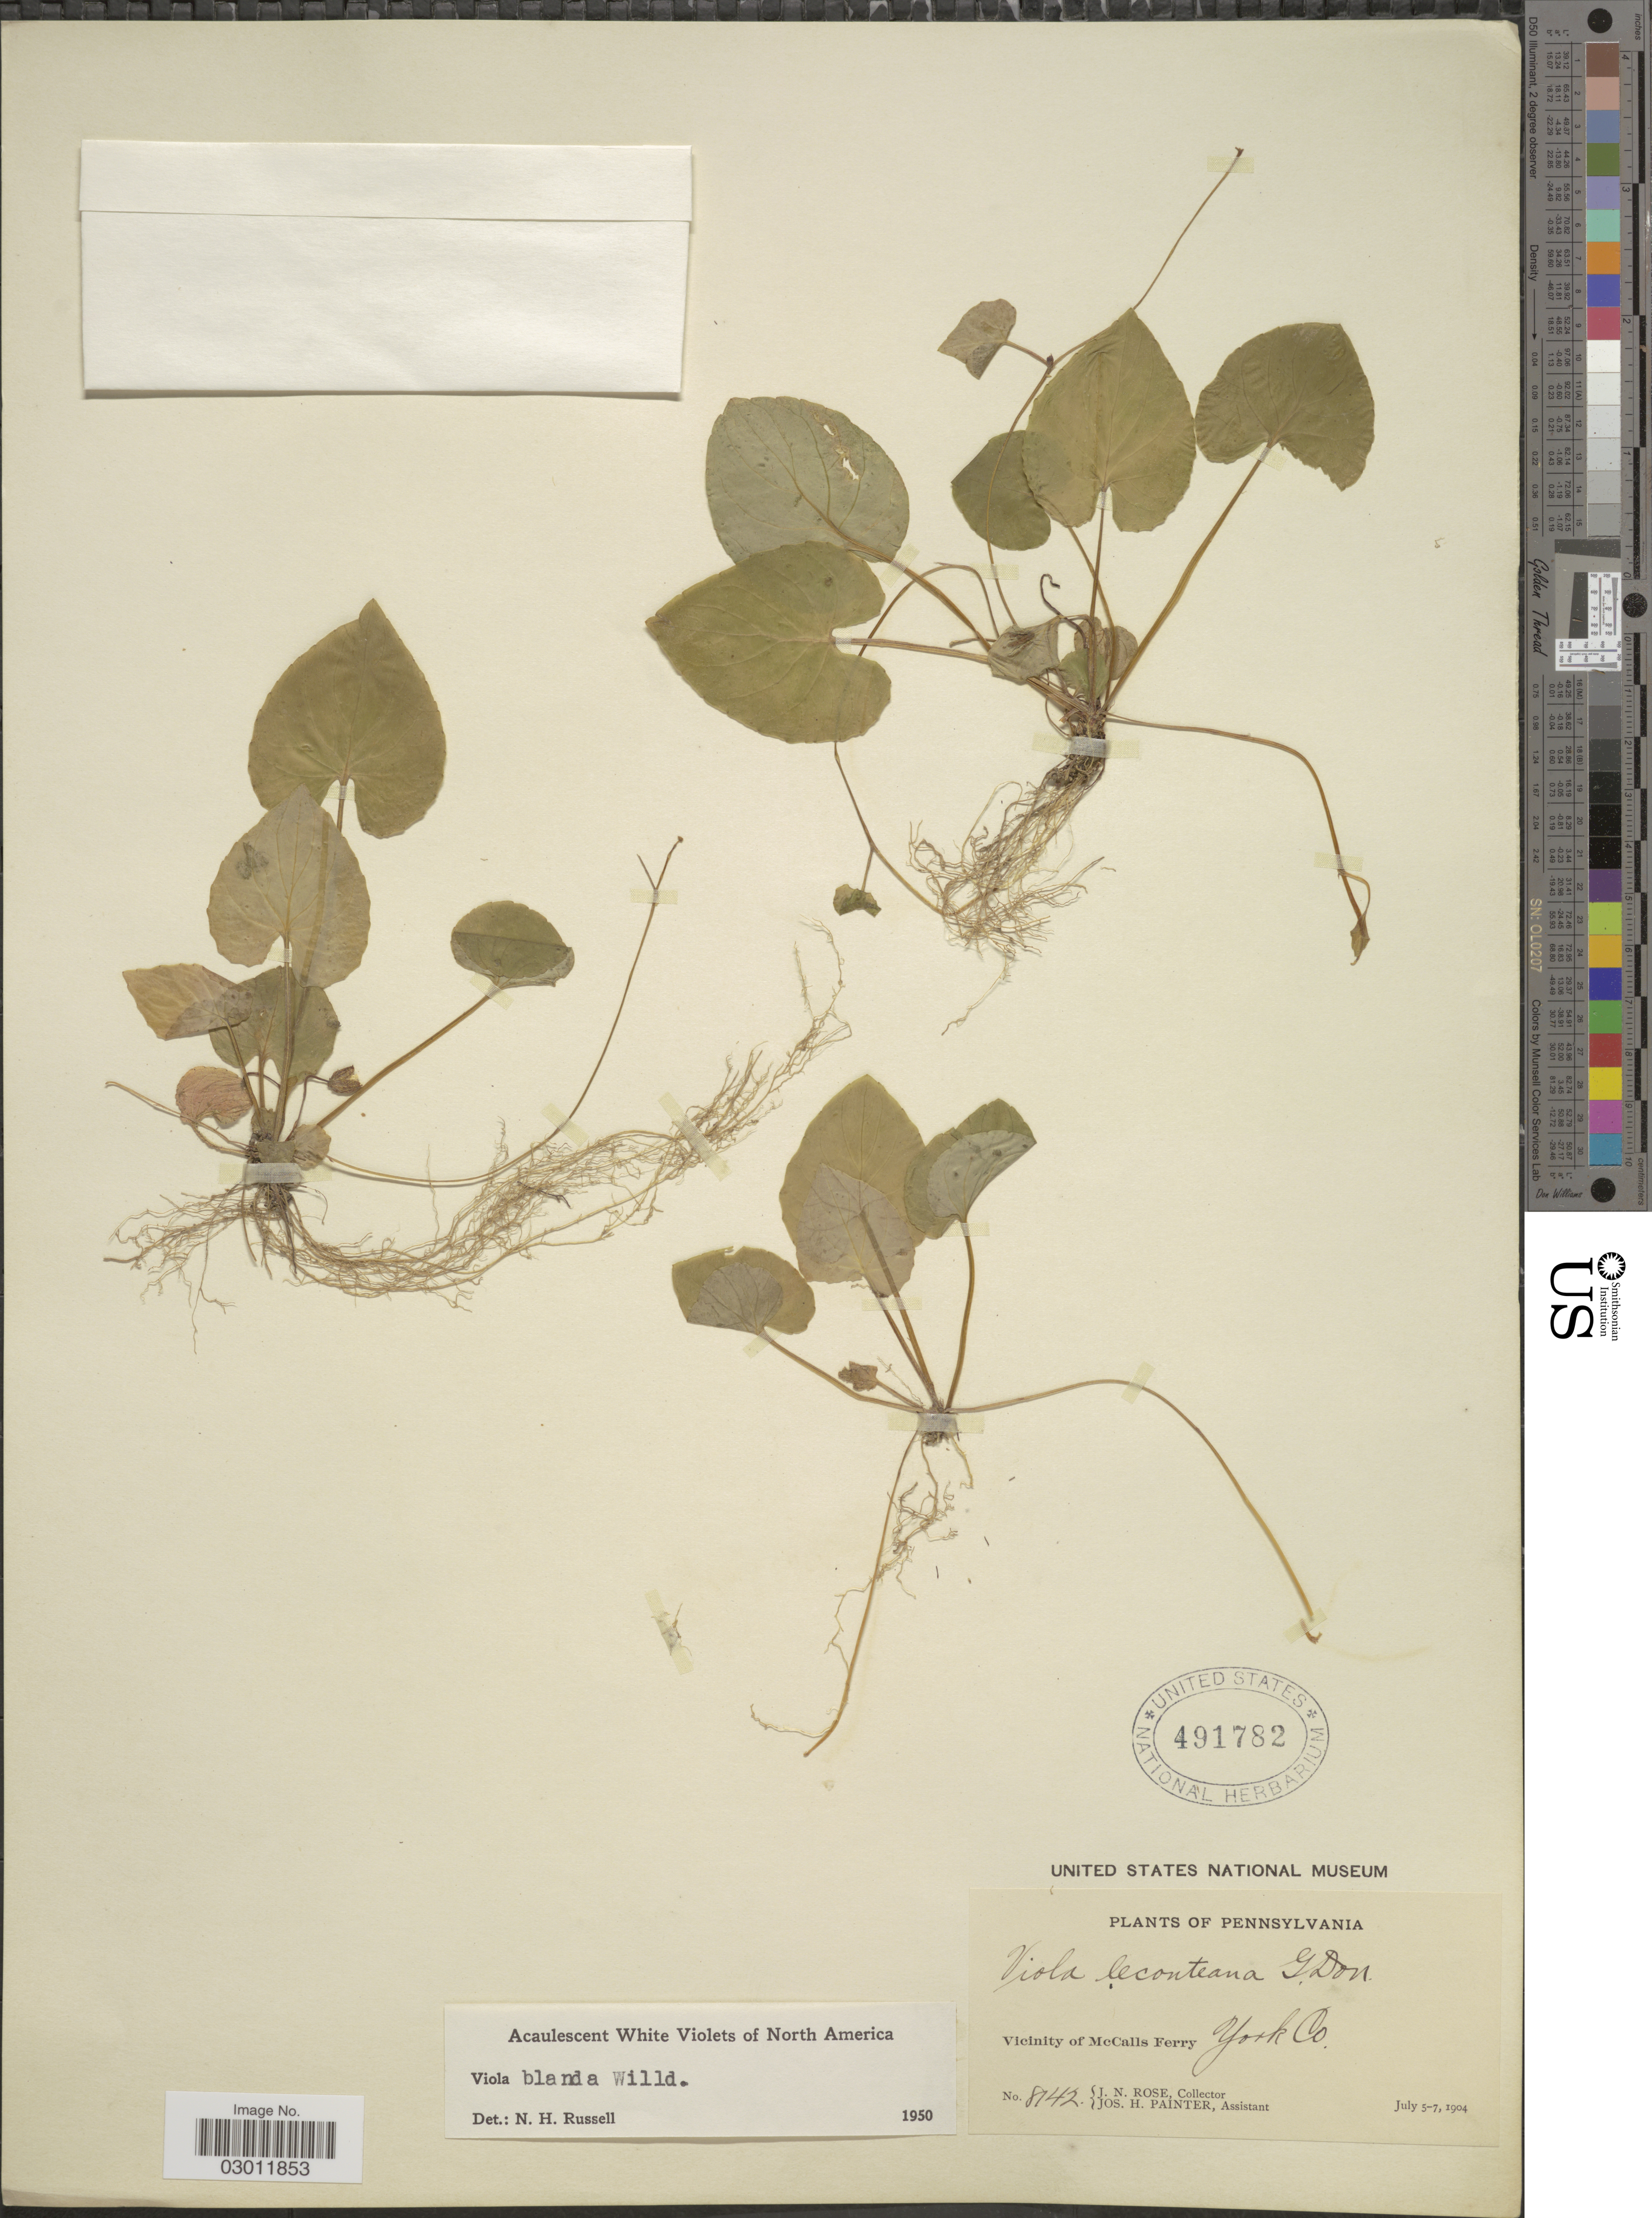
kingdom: Plantae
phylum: Tracheophyta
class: Magnoliopsida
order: Malpighiales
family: Violaceae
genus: Viola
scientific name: Viola blanda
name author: Willd.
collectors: J. N. Rose & J. H. Painter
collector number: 8142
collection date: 1904-07-05/1904-07-07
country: United States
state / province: Pennsylvania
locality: Vicinity of McCalls Ferry. York Co.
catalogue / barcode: US 491782